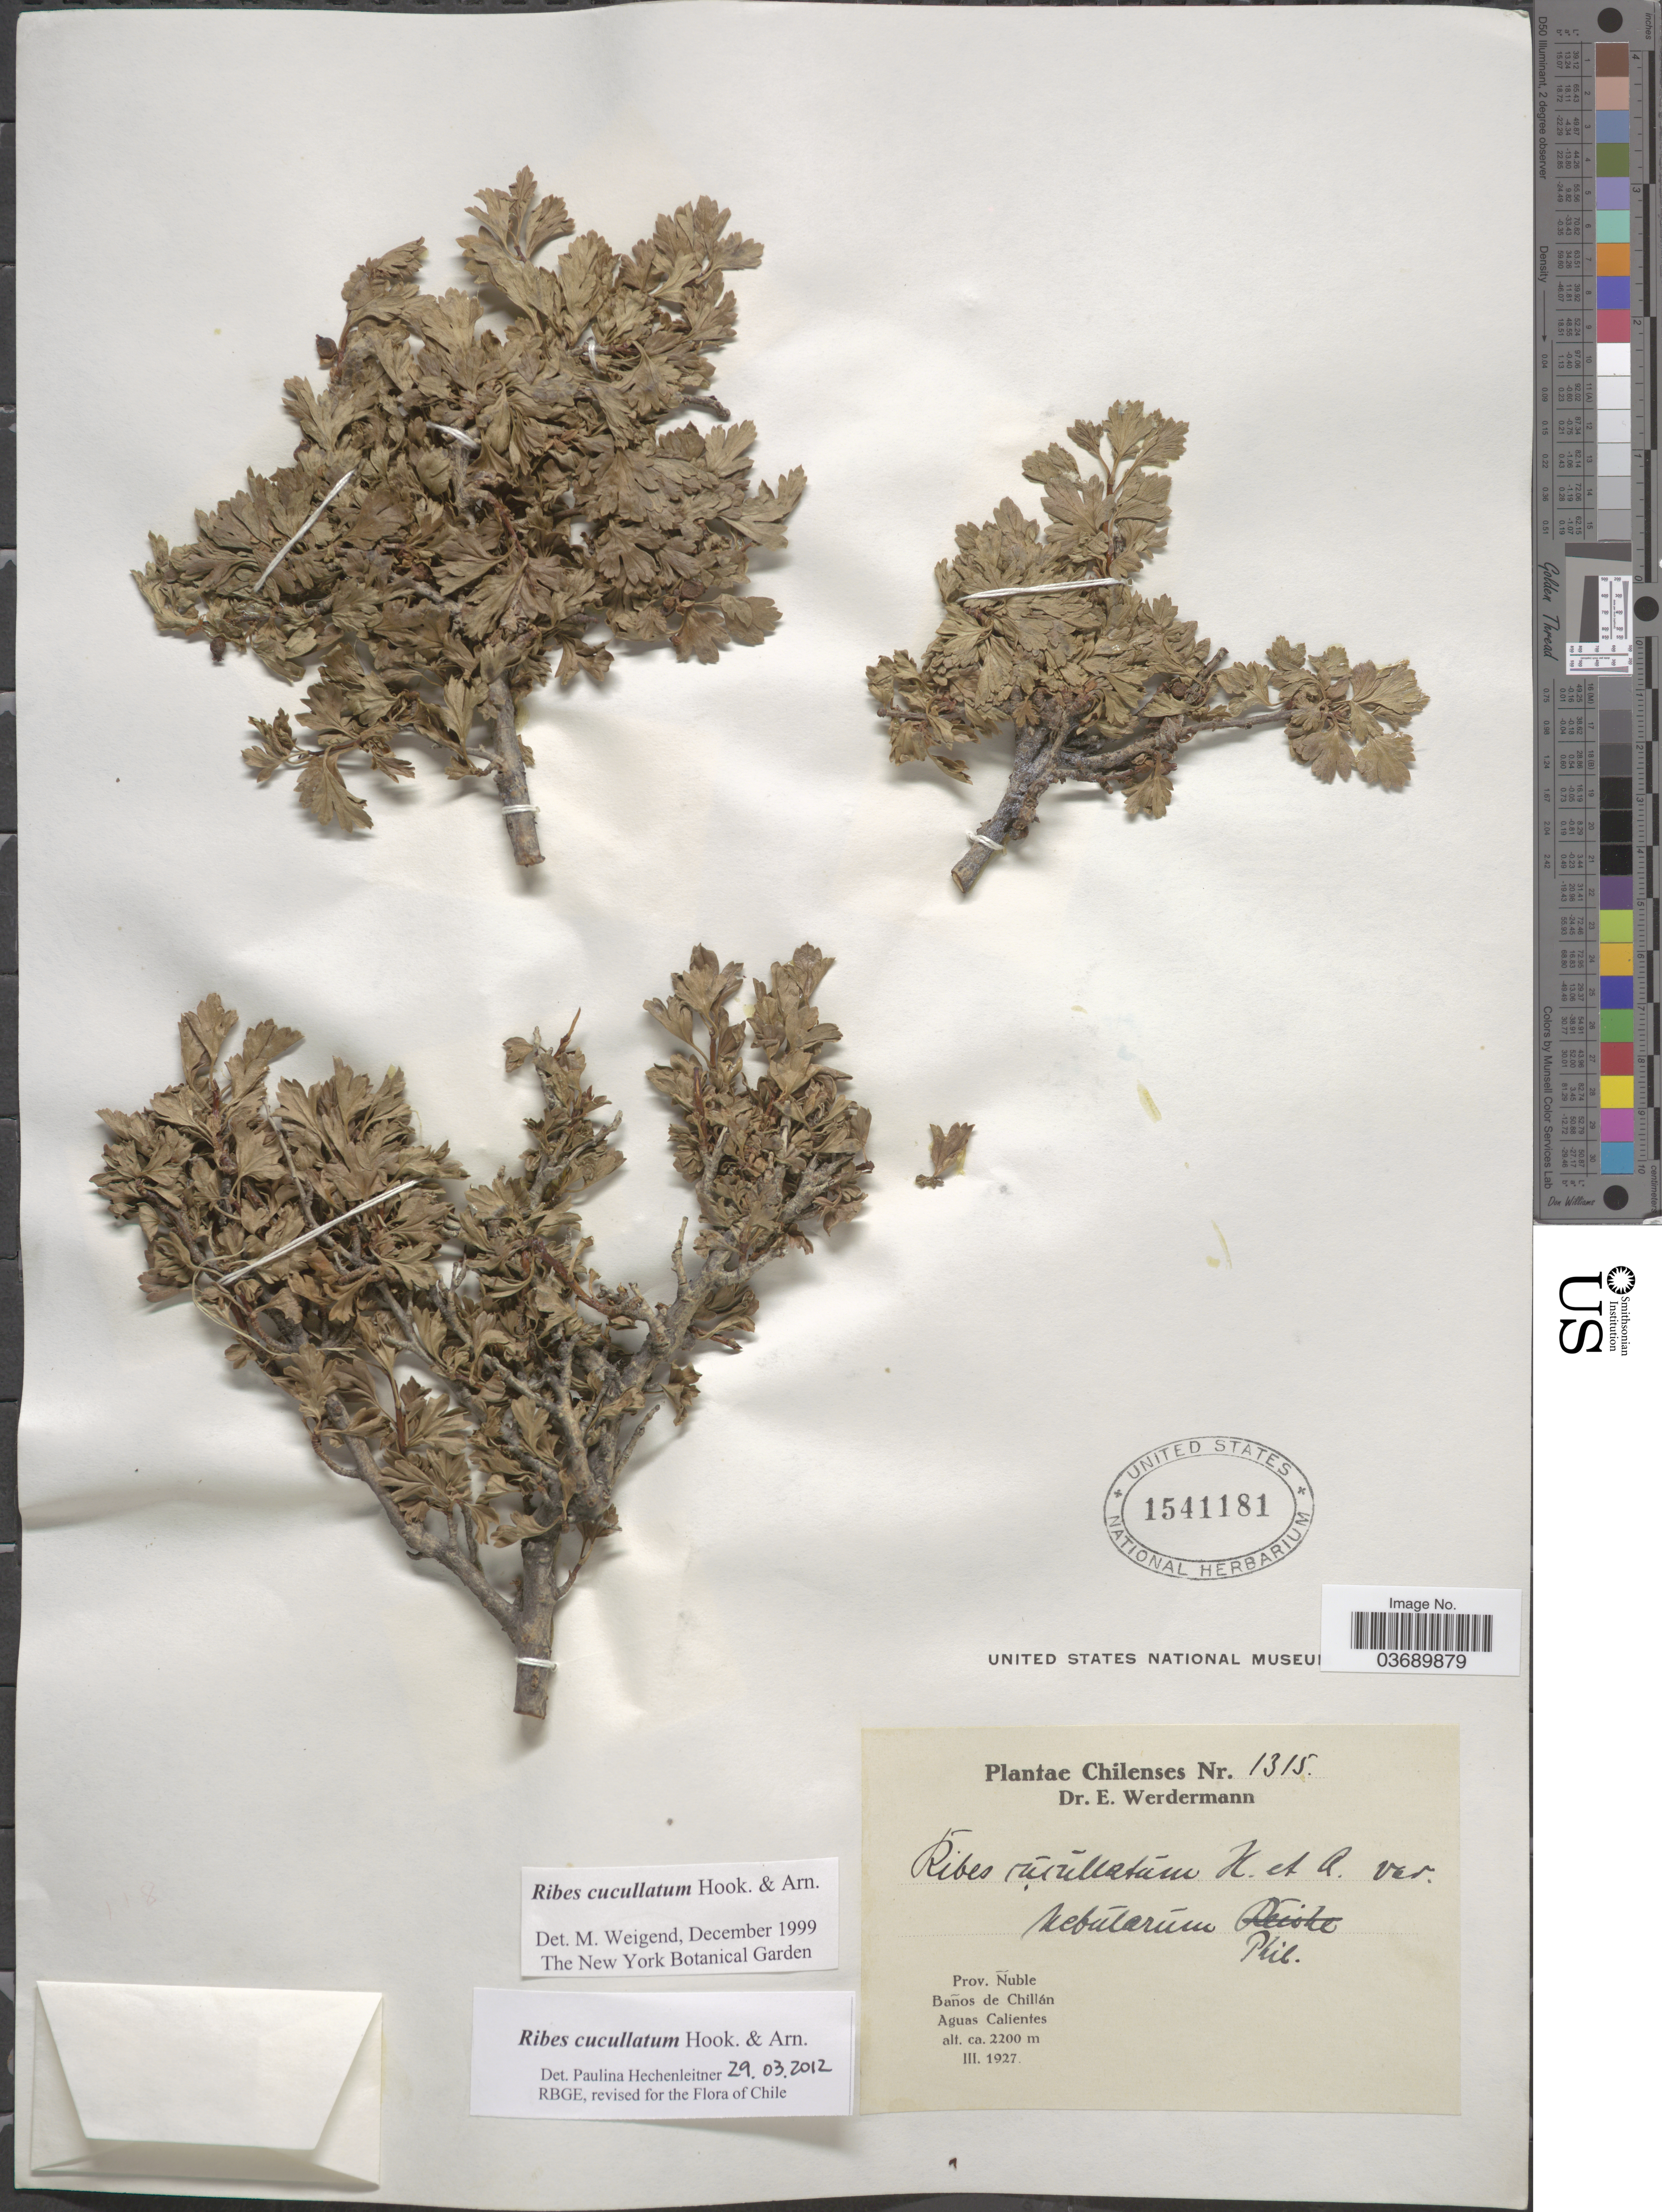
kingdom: Plantae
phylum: Tracheophyta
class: Magnoliopsida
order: Saxifragales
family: Grossulariaceae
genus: Ribes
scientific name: Ribes cucullatum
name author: Hook. & Arn.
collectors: E. Werdermann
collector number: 1315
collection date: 1927-03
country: Chile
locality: Prov. Ñuble, Baños de Chillán, Aguas Calientes.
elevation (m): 2200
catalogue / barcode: US 1541181